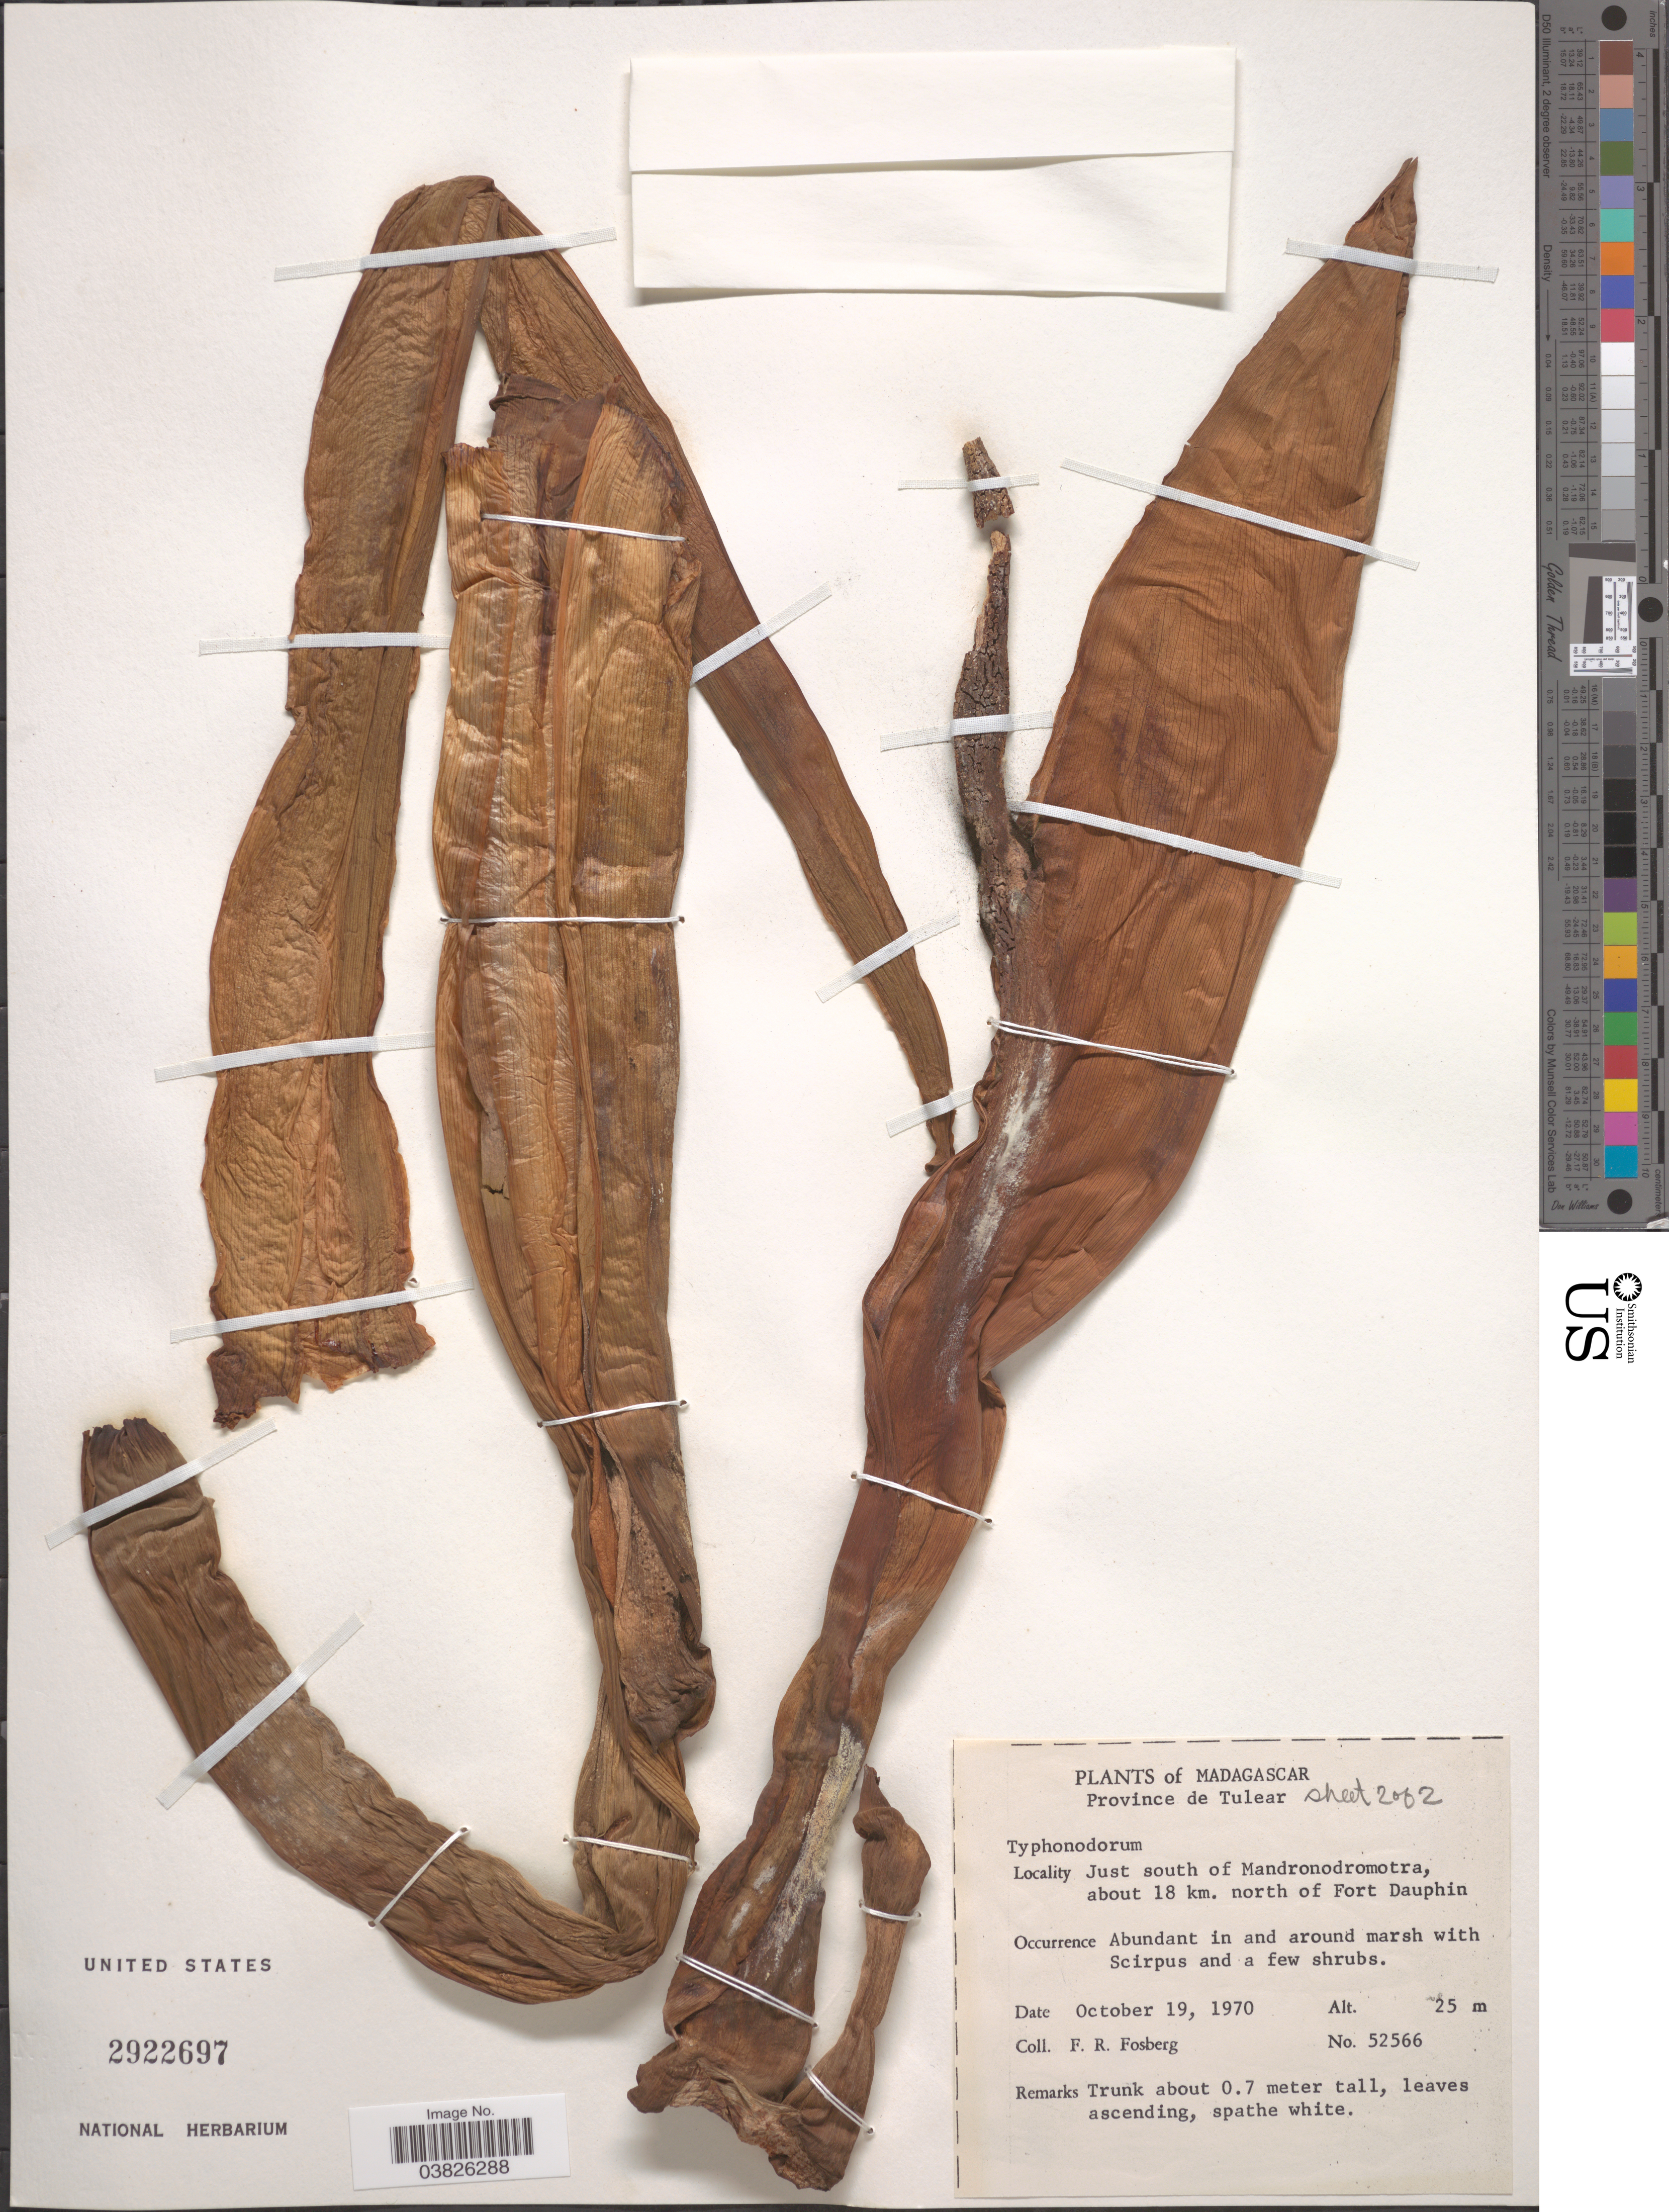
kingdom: Plantae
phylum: Tracheophyta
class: Liliopsida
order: Alismatales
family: Araceae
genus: Typhonodorum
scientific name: Typhonodorum lindleyanum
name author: Schott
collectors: F. R. Fosberg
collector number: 52566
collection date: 1970-10-19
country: Madagascar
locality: Province de Tulear. Just south of Mandronodromotra, about 18 km. north of Fort Dauphin.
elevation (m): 25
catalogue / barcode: US 2922697